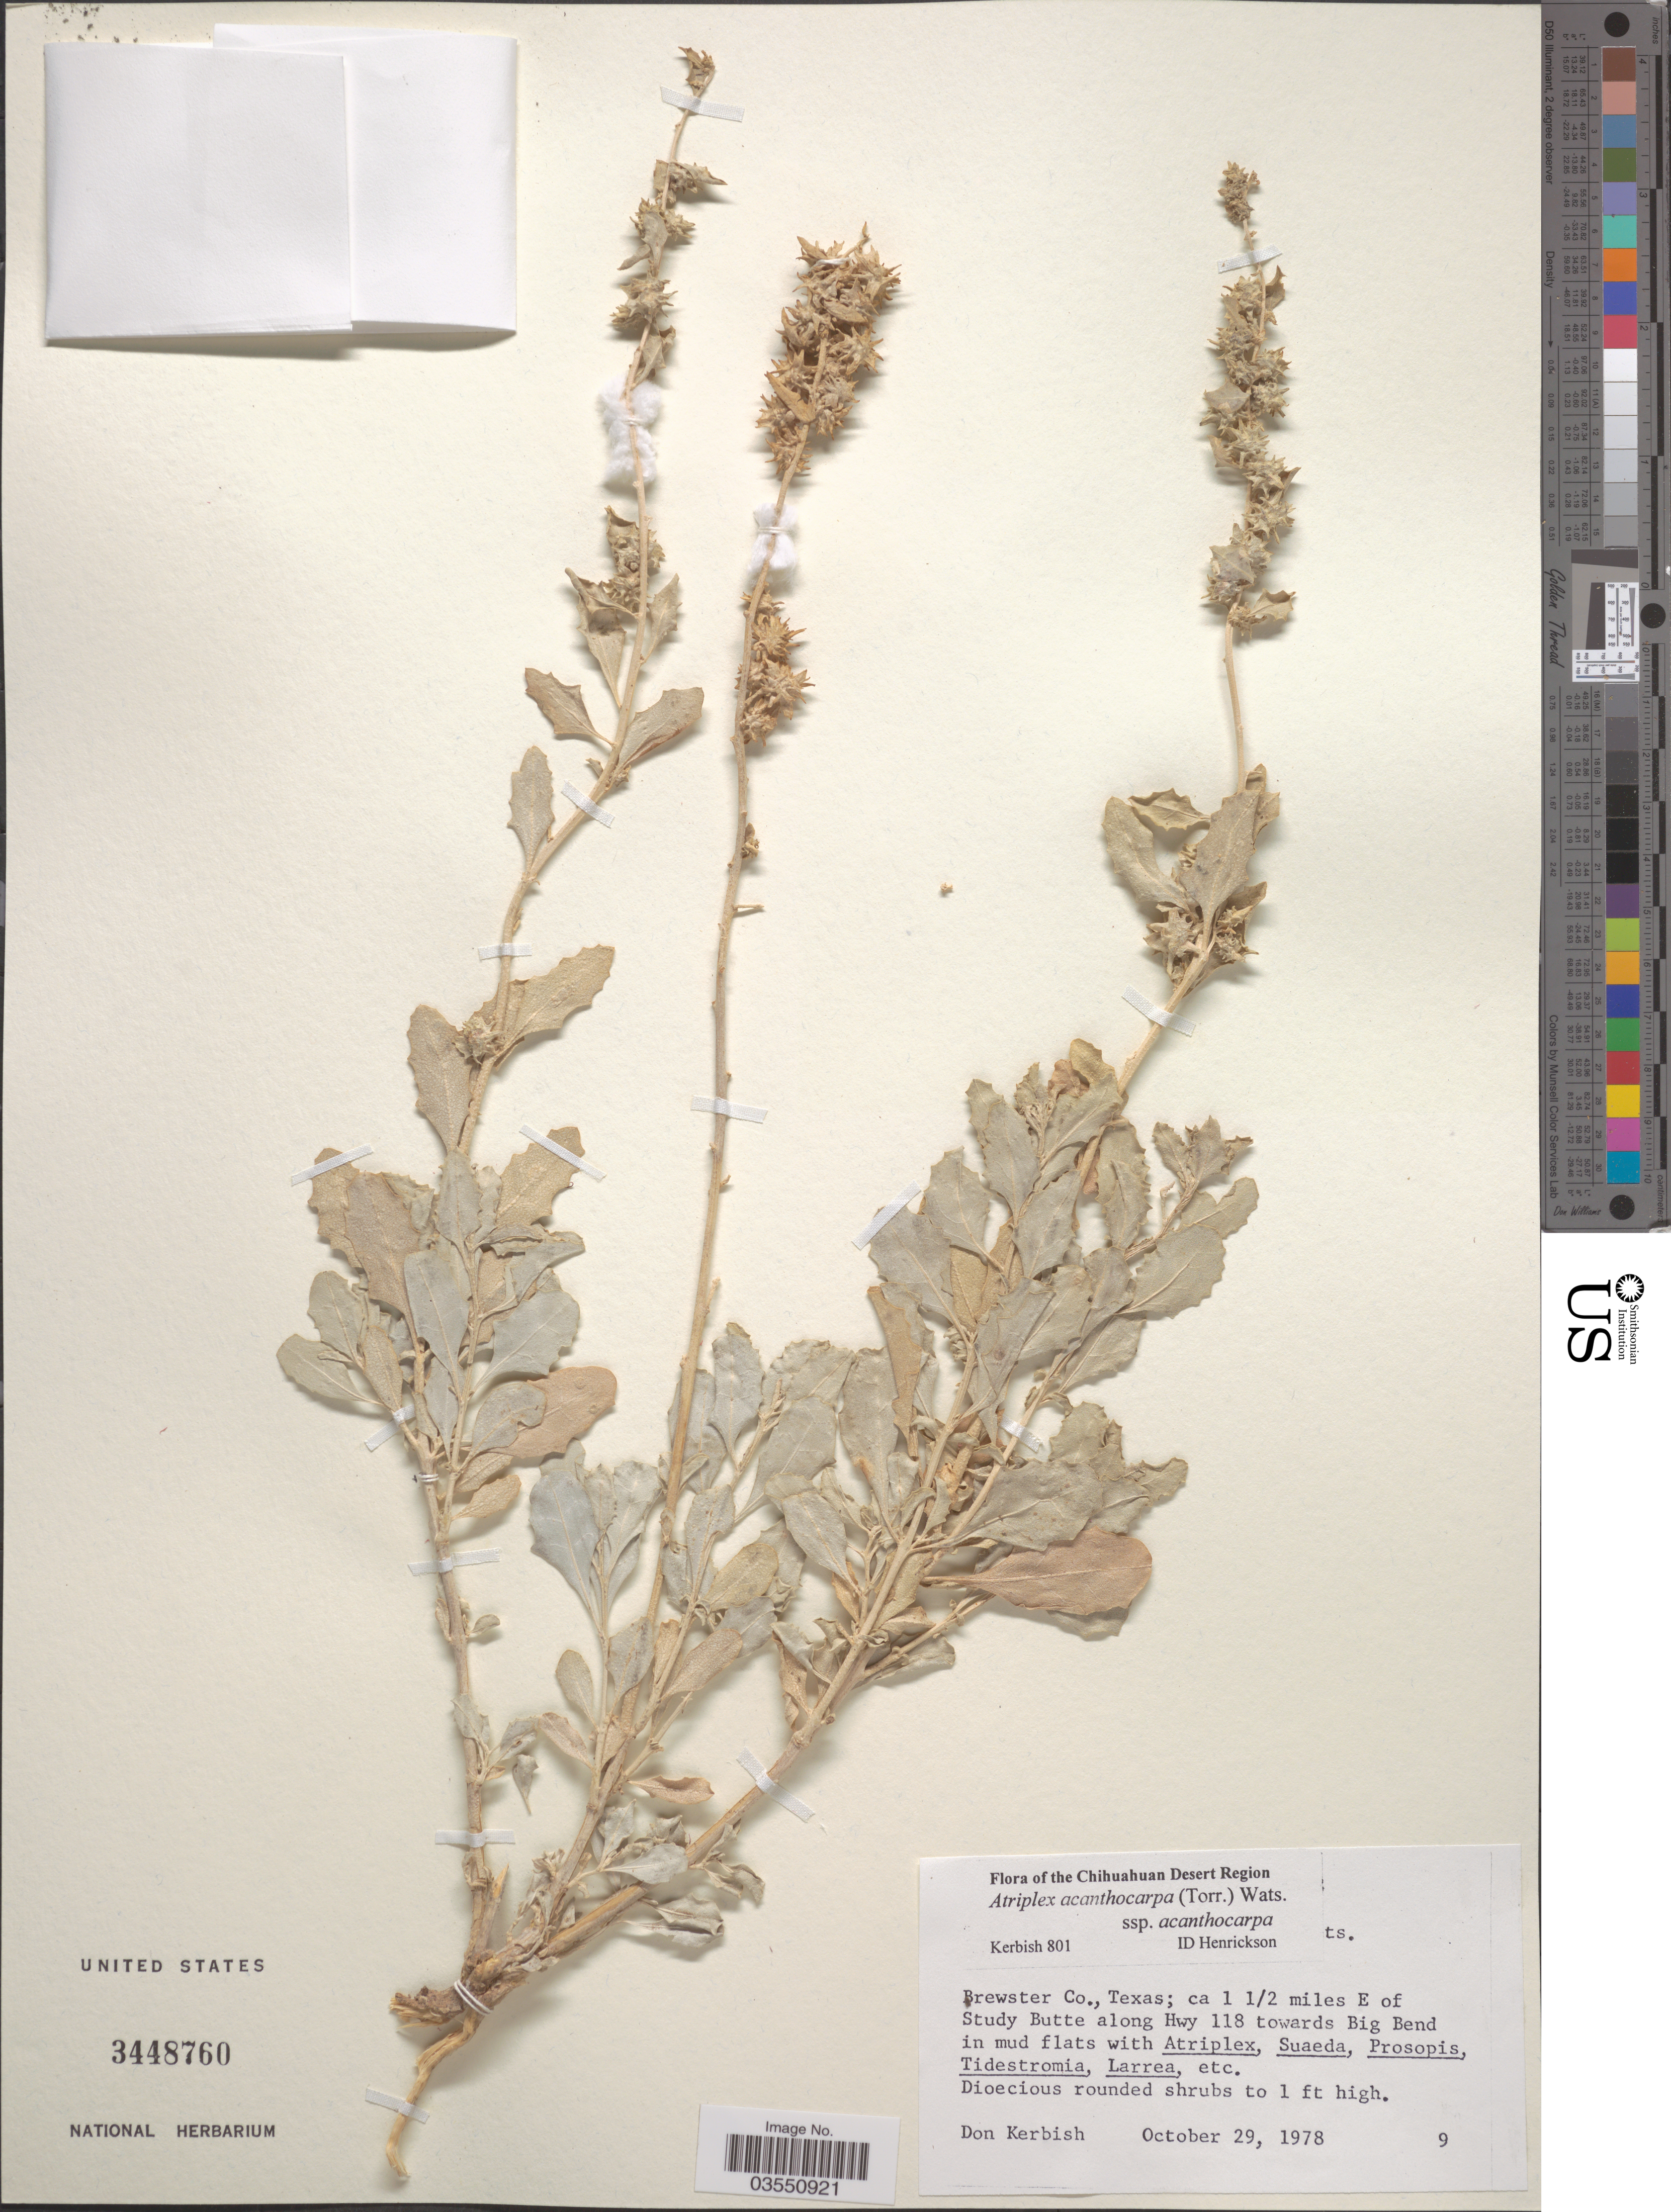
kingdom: Plantae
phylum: Tracheophyta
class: Magnoliopsida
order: Caryophyllales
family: Amaranthaceae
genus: Atriplex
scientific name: Atriplex acanthocarpa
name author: (Torr.) S. Watson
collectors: D. Kerbish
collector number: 9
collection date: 1978-10-29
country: United States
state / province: Texas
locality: Chihuahuan Desert Region. Brewster Co. Ca 1½ miles E of Study Butte along Hwy 118 towards Big Bend.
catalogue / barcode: US 3448760